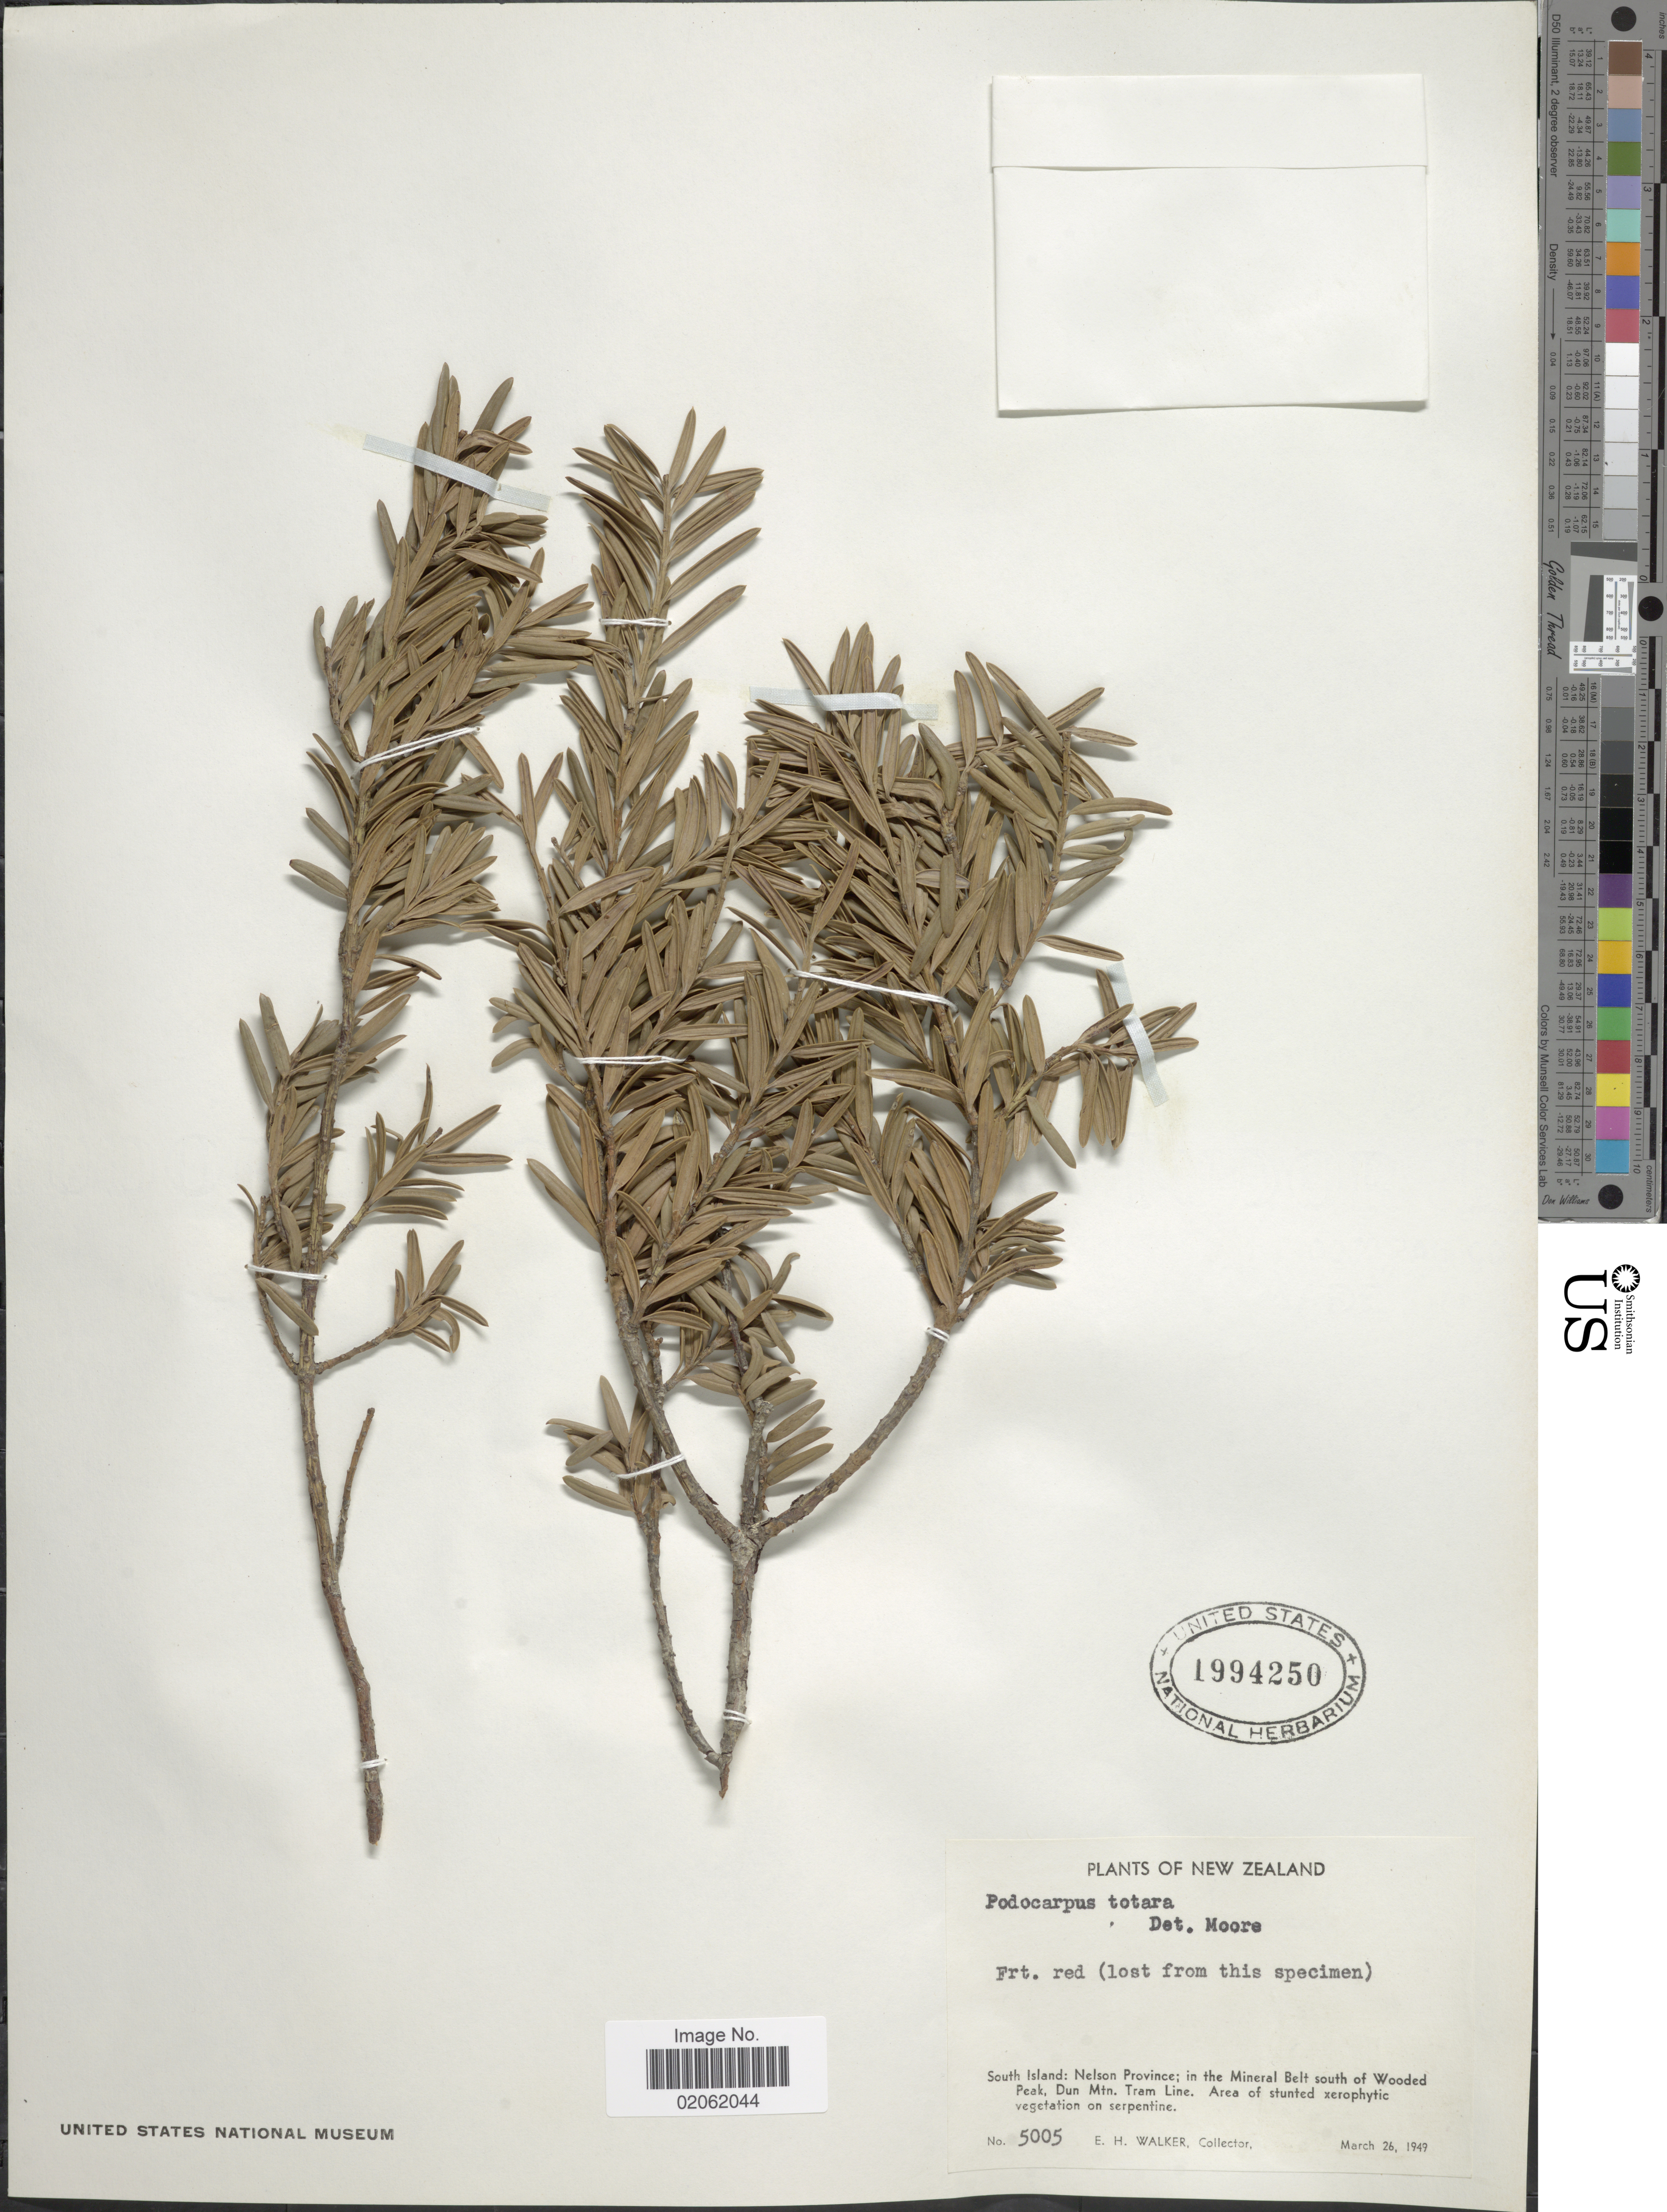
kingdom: Plantae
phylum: Tracheophyta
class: Pinopsida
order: Pinales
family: Podocarpaceae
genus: Podocarpus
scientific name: Podocarpus totara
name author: G. Benn. ex D. Don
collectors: E. H. Walker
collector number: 5005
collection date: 1949-03-26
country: New Zealand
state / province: Nelson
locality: South Island; in the Mineral Belt south of Wooded Peak, Dun mtn Tram Line.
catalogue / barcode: US 1994250